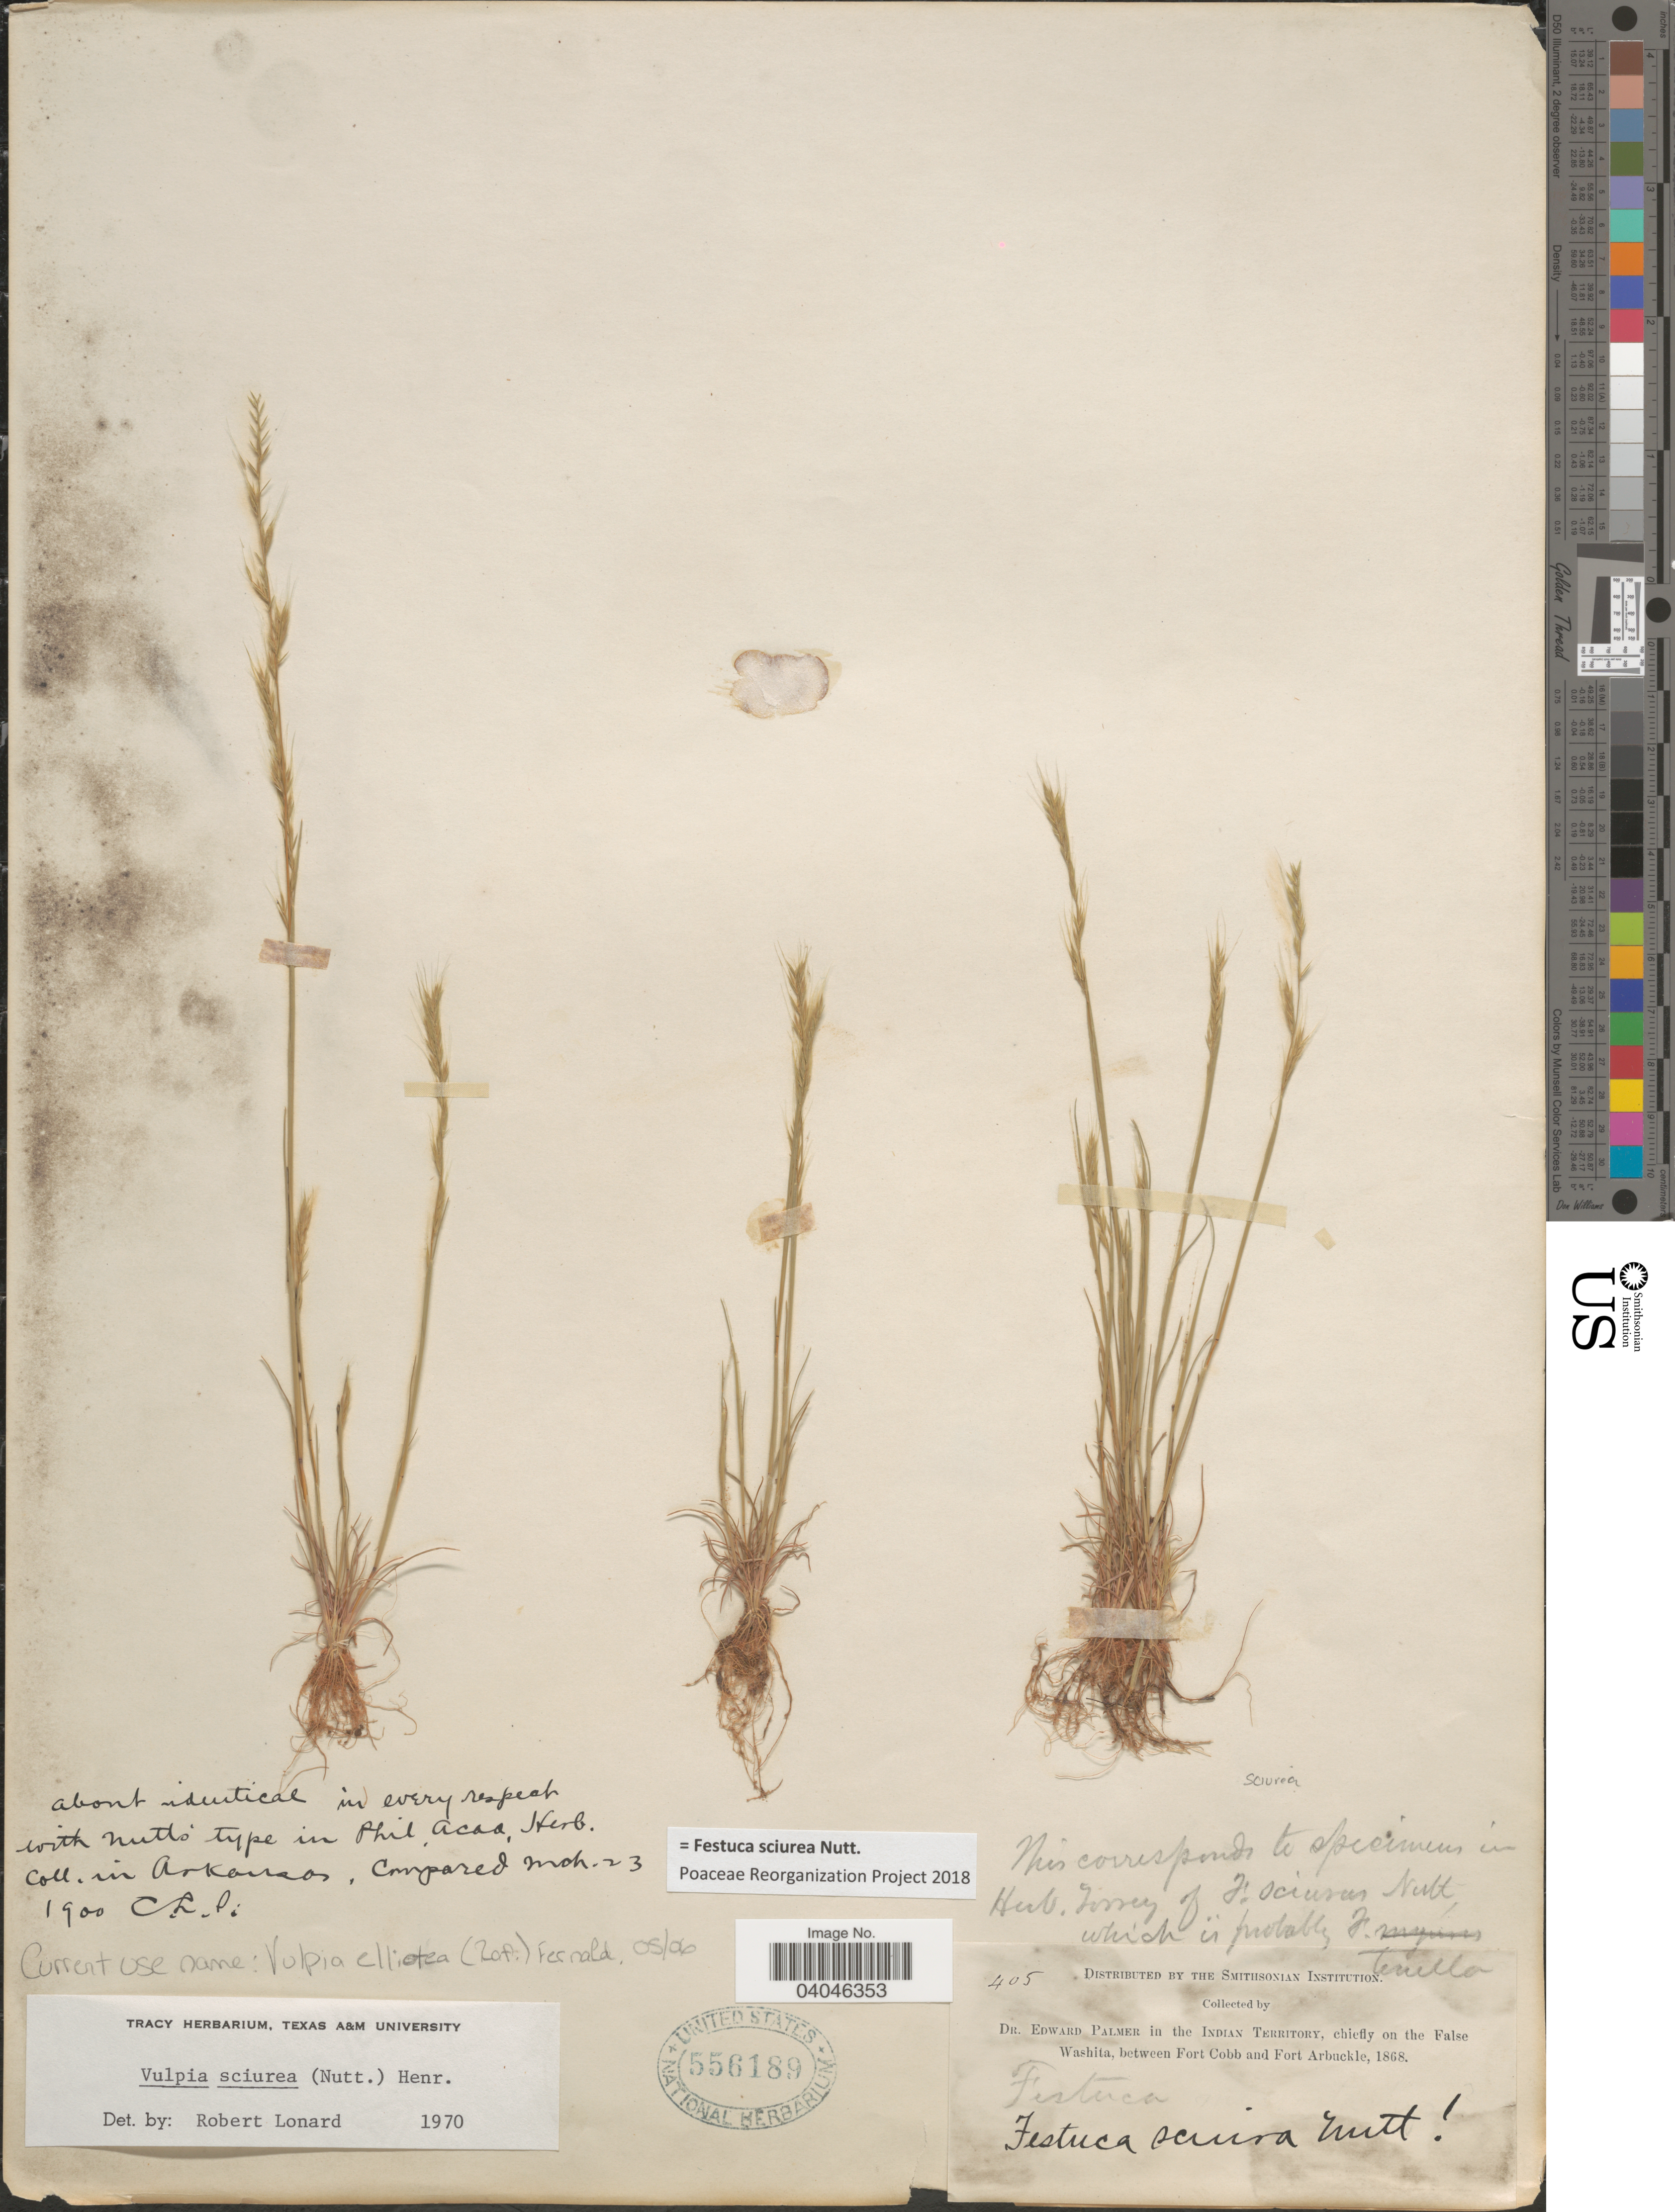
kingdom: Plantae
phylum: Tracheophyta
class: Liliopsida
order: Poales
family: Poaceae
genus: Festuca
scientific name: Festuca sciurea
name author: Nutt.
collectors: E. Palmer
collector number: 405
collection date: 1868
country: United States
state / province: Oklahoma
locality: In the Indian Territory, chiefly on the False Washita, between Fort Cobb and Fort Arbuckle.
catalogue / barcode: US 556189